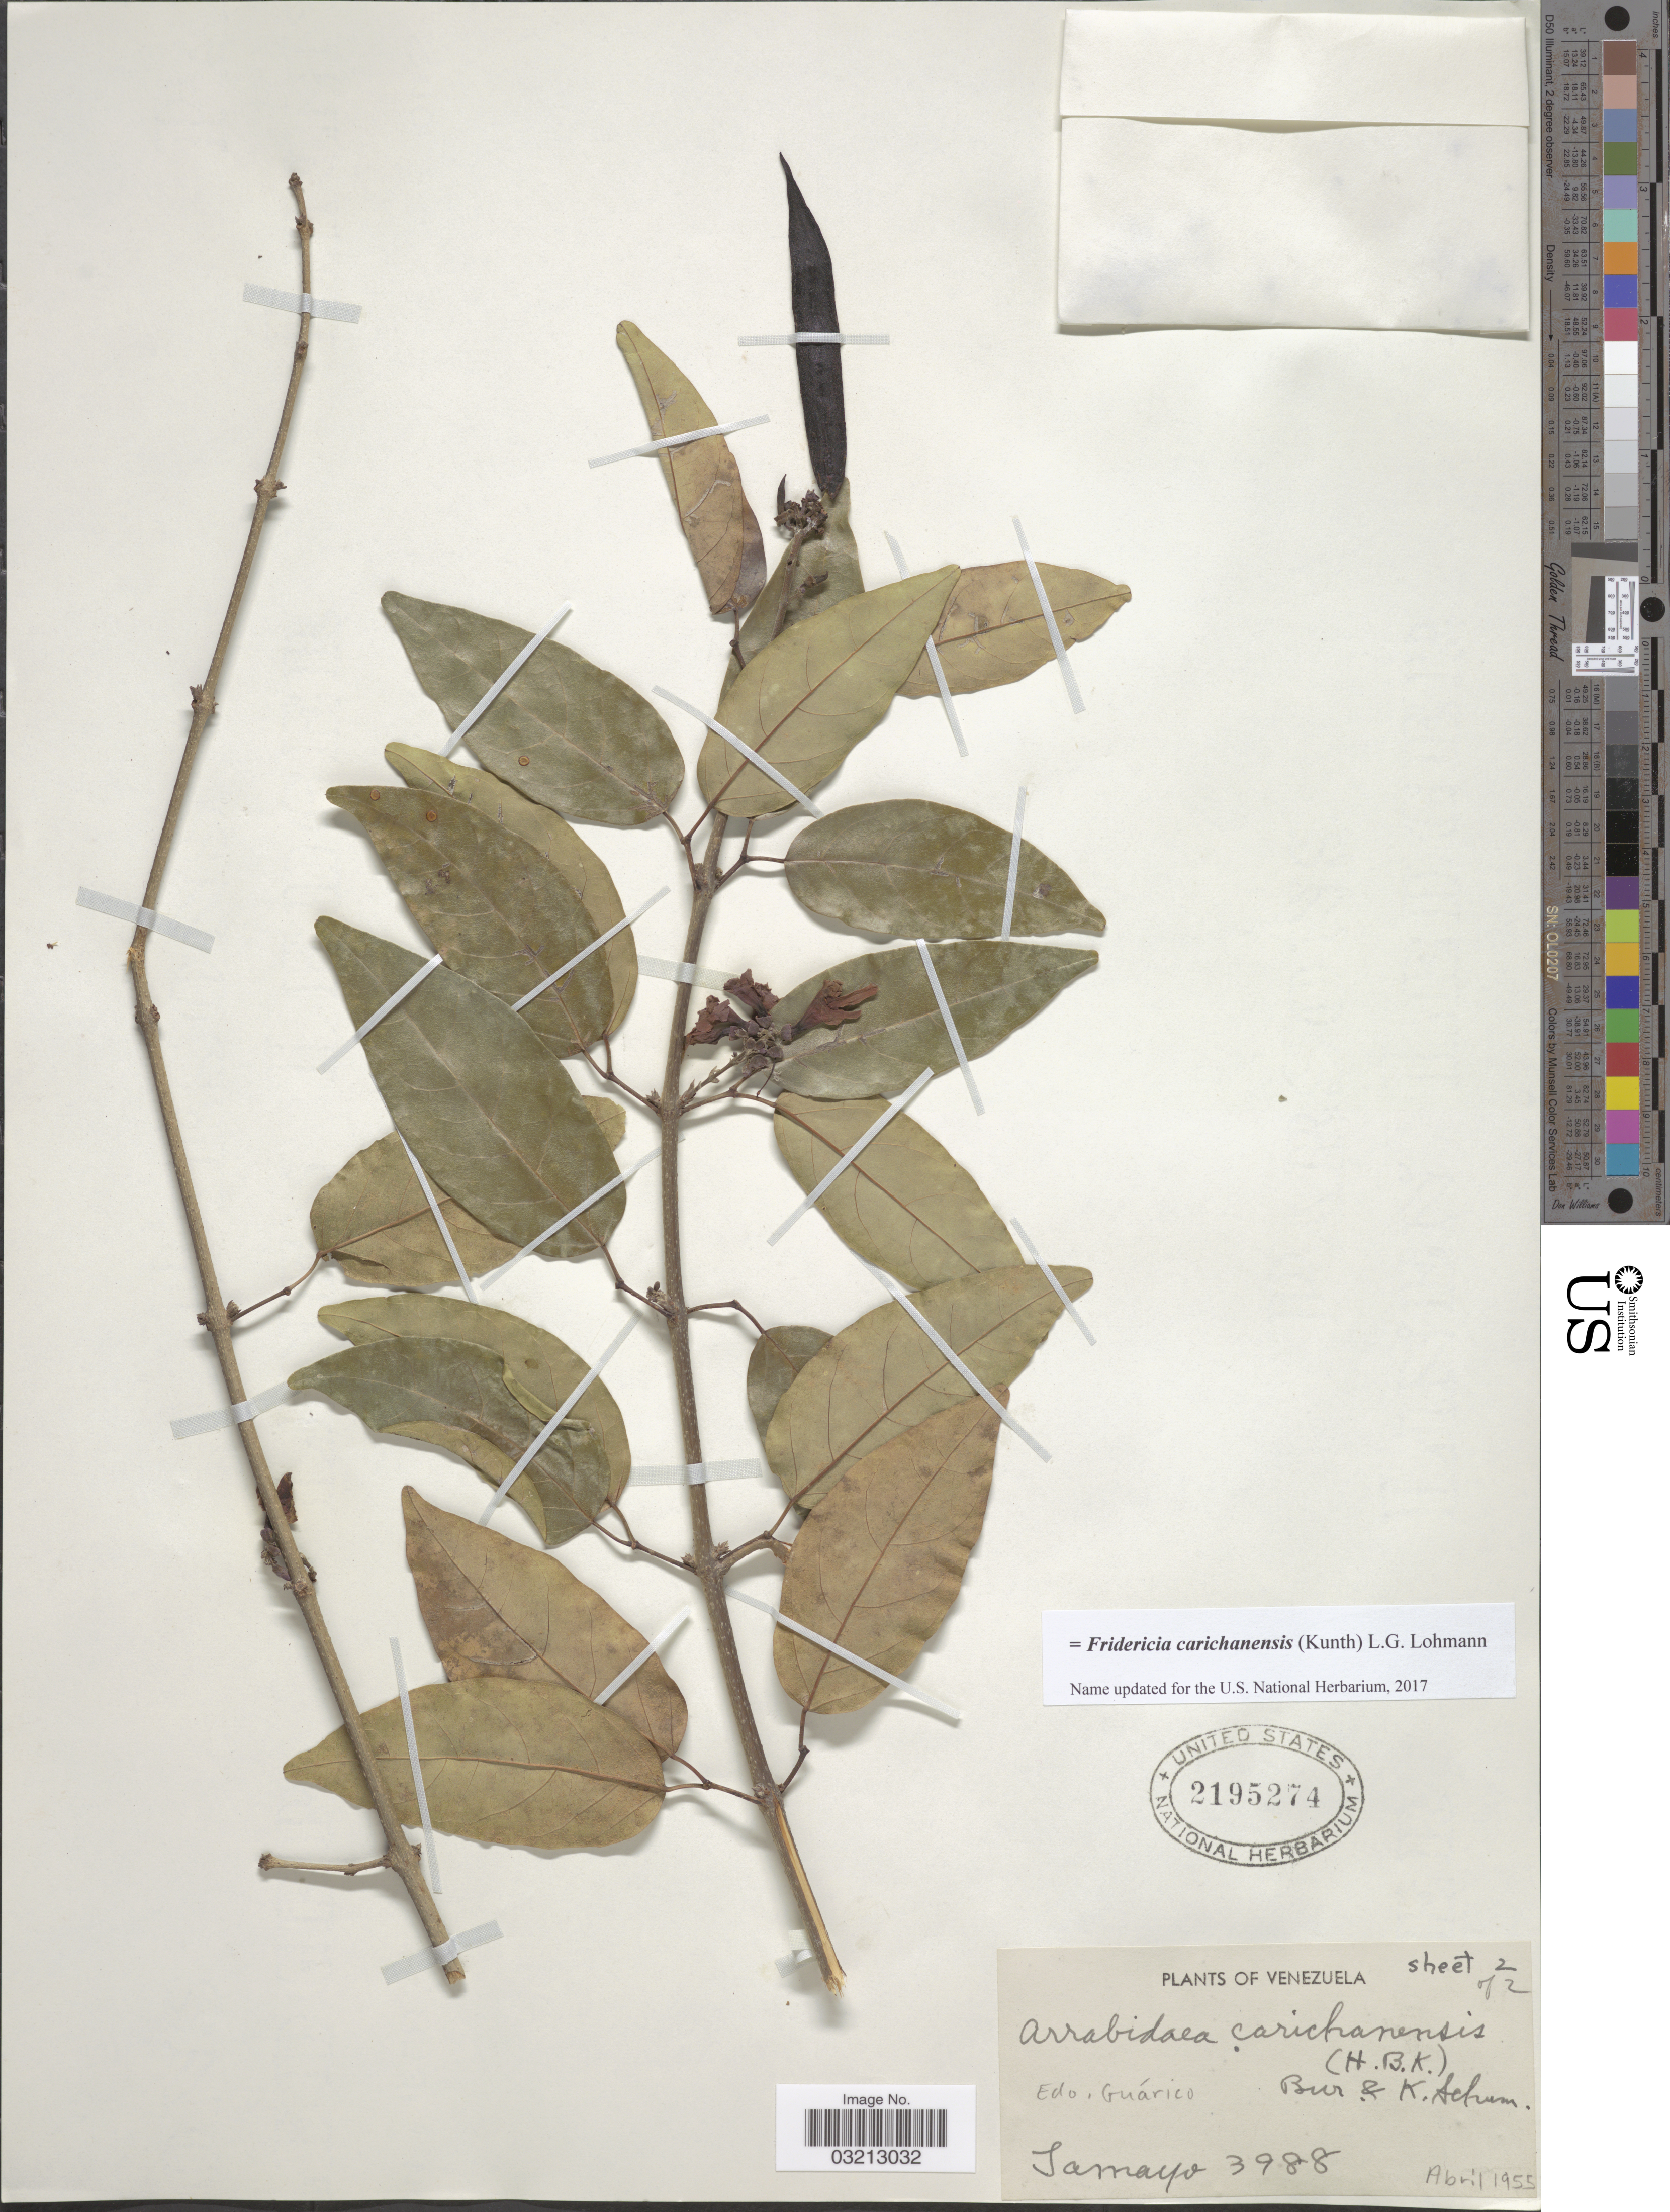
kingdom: Plantae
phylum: Tracheophyta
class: Magnoliopsida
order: Lamiales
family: Bignoniaceae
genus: Fridericia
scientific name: Fridericia carichanensis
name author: (Kunth) L.G. Lohmann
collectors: -. Tamayo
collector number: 3988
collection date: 1955-04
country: Venezuela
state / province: Guárico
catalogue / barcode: US 2195274